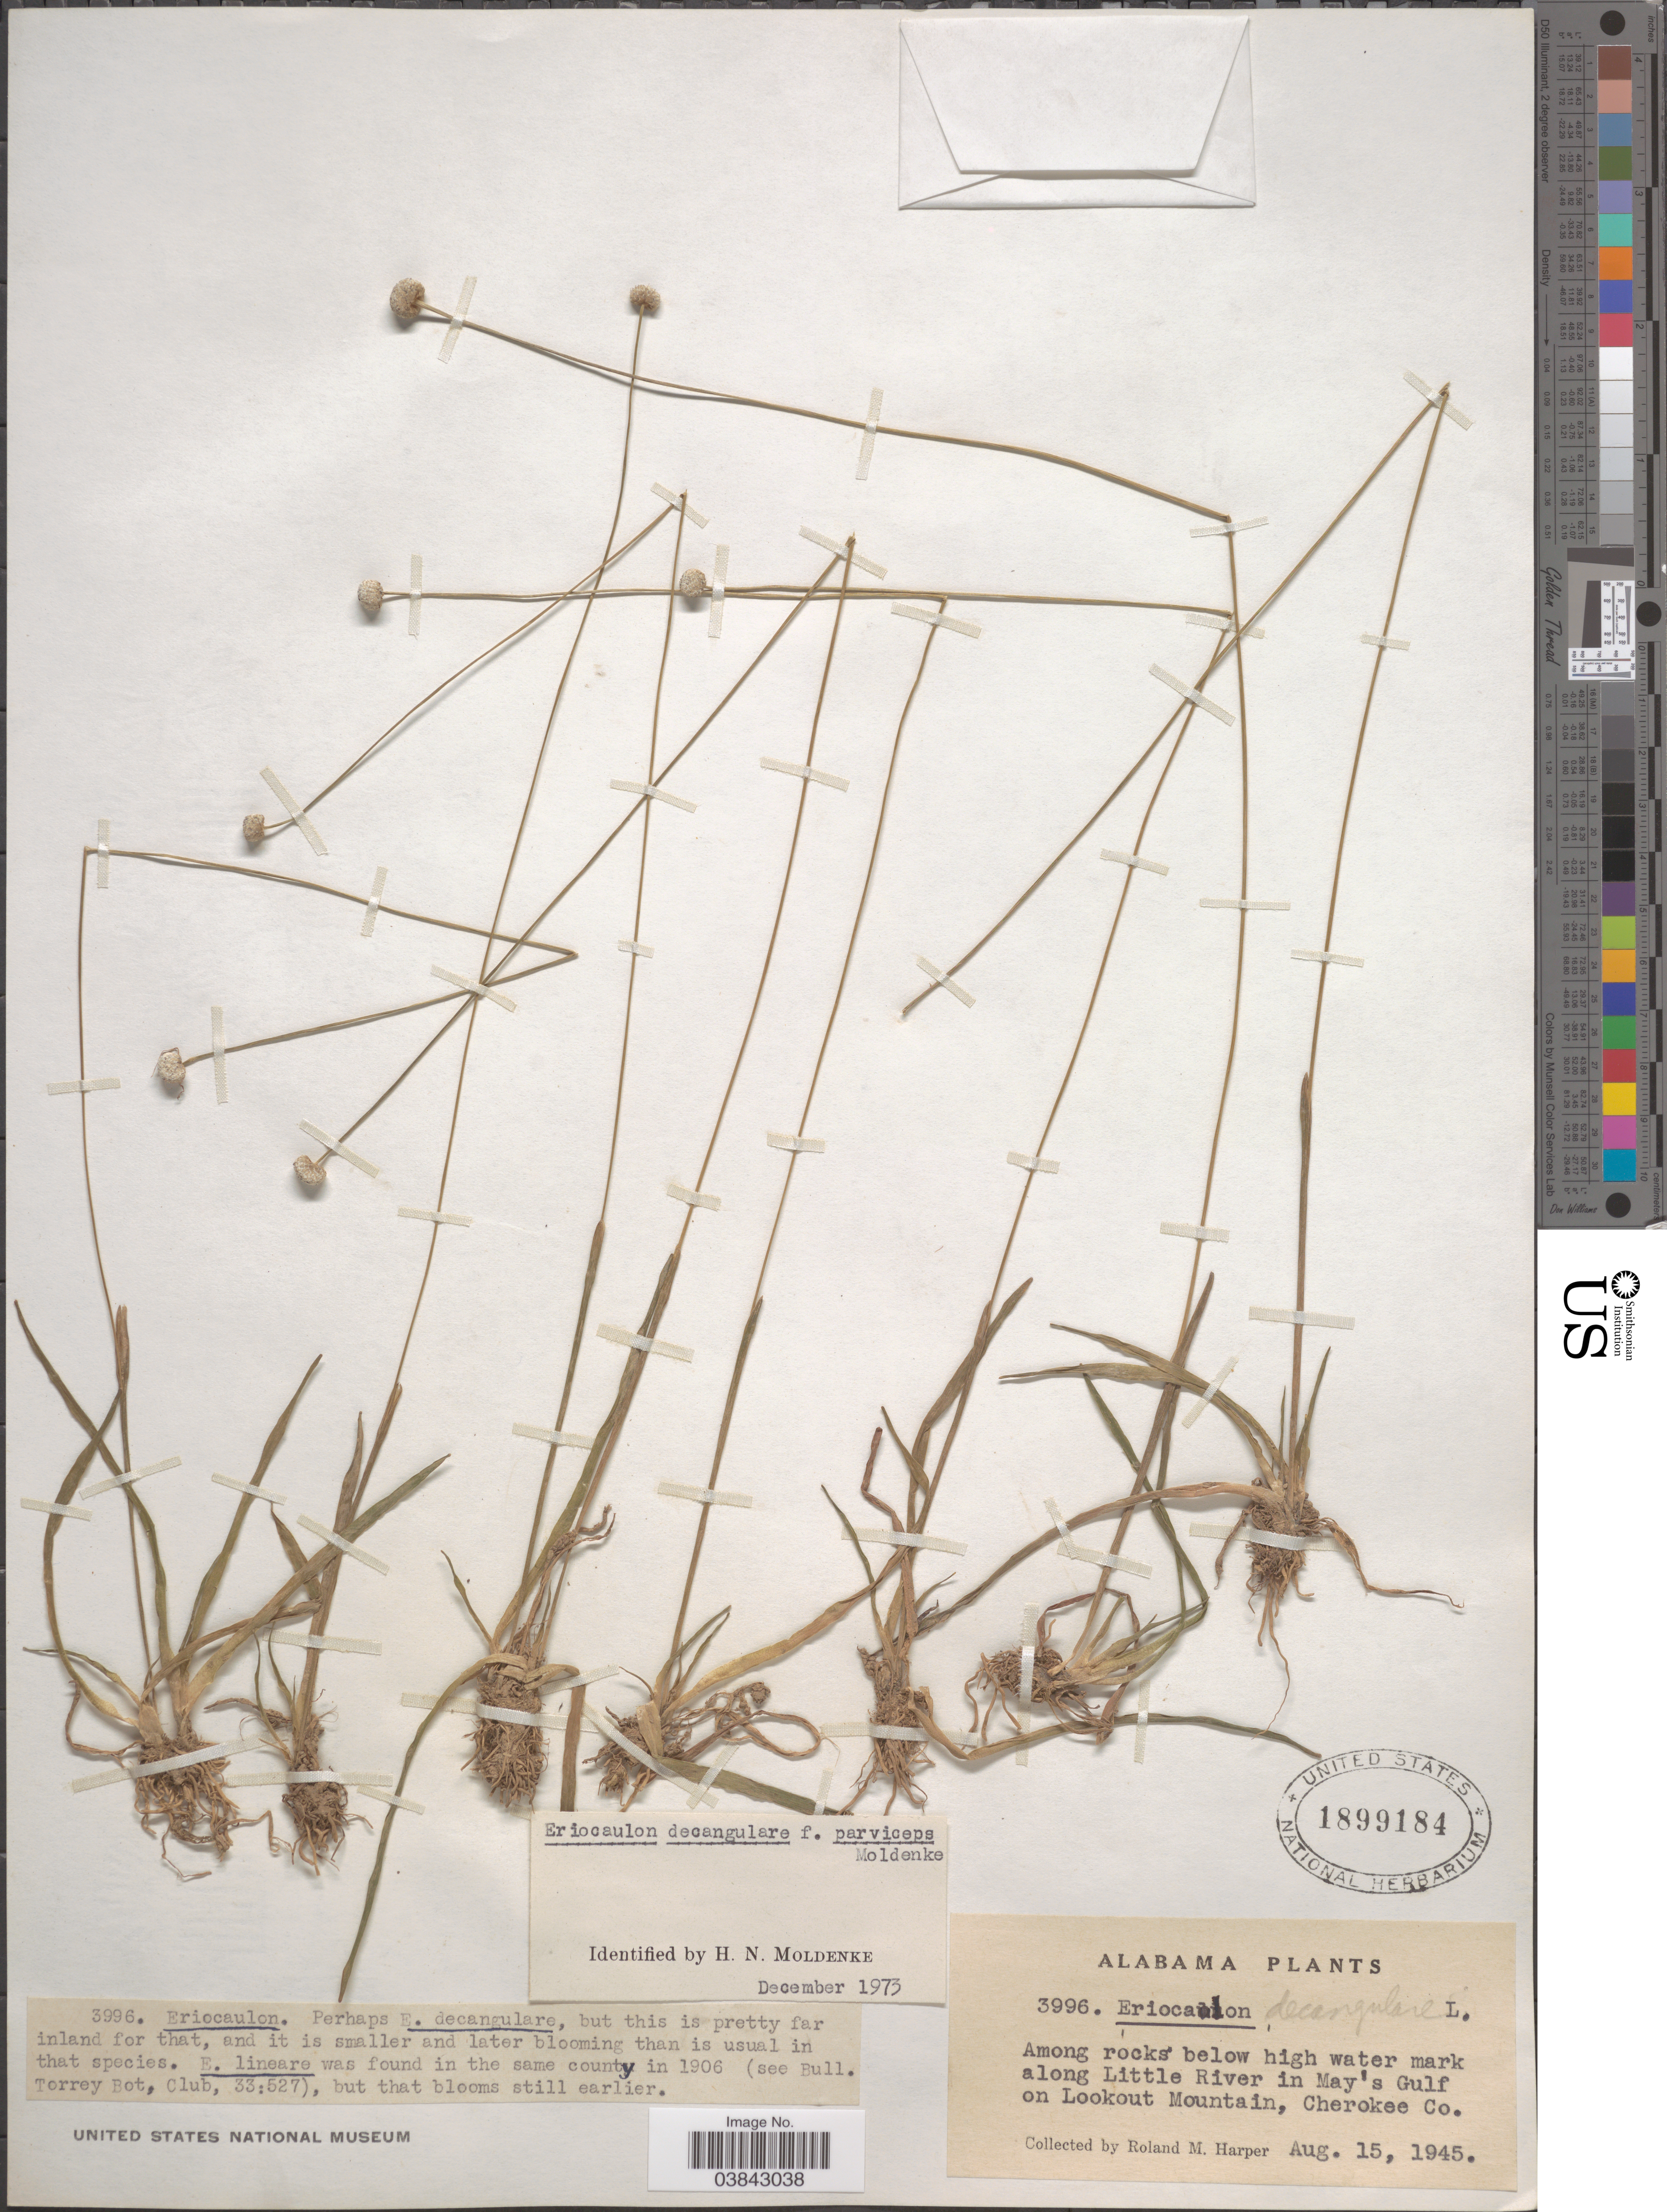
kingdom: Plantae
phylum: Tracheophyta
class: Liliopsida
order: Poales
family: Eriocaulaceae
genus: Eriocaulon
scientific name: Eriocaulon decangulare f. parviceps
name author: Moldenke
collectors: R. M. Harper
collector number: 3996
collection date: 1945-08-15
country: United States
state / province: Alabama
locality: Along Little River in May's Gulf on Lookout Mountain, Cherokee Co.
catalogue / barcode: US 1899184